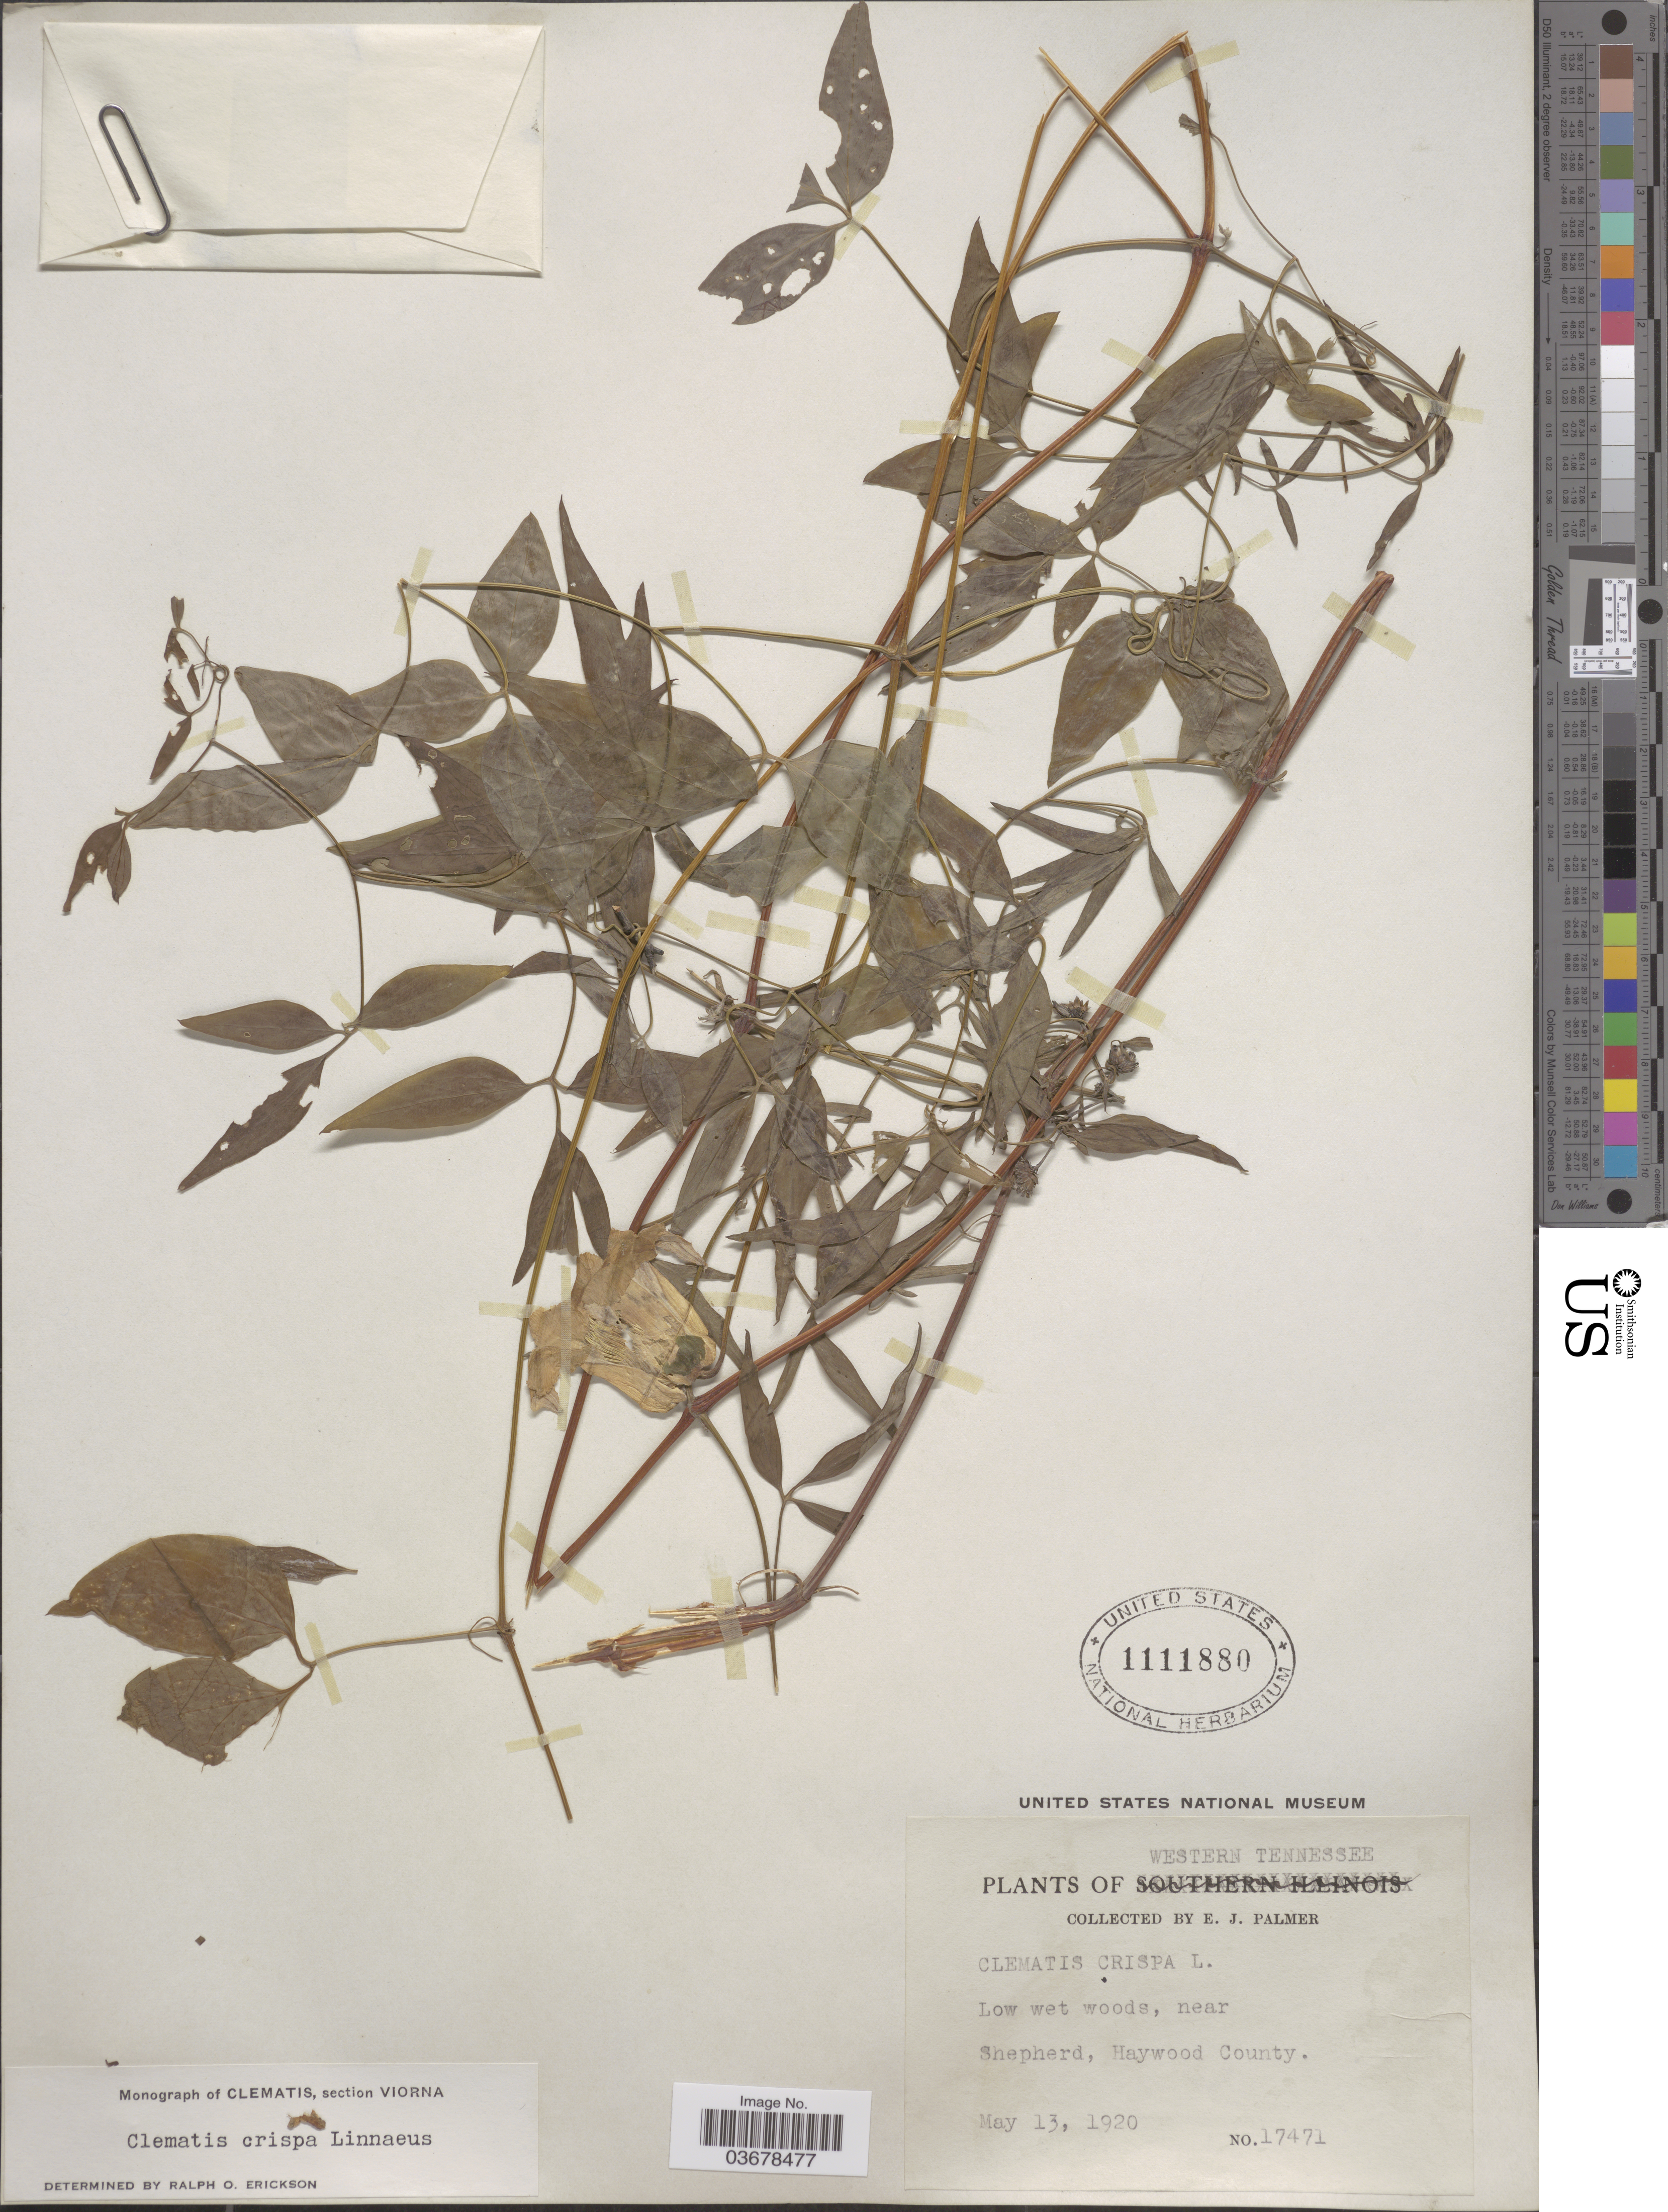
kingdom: Plantae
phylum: Tracheophyta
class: Magnoliopsida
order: Ranunculales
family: Ranunculaceae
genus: Clematis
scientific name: Clematis viorna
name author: L.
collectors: E. J. Palmer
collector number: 17471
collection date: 1920-05-13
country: United States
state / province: Tennessee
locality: Western Tennessee. Low wet woods, near Shepherd, Haywood County.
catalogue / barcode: US 1111880